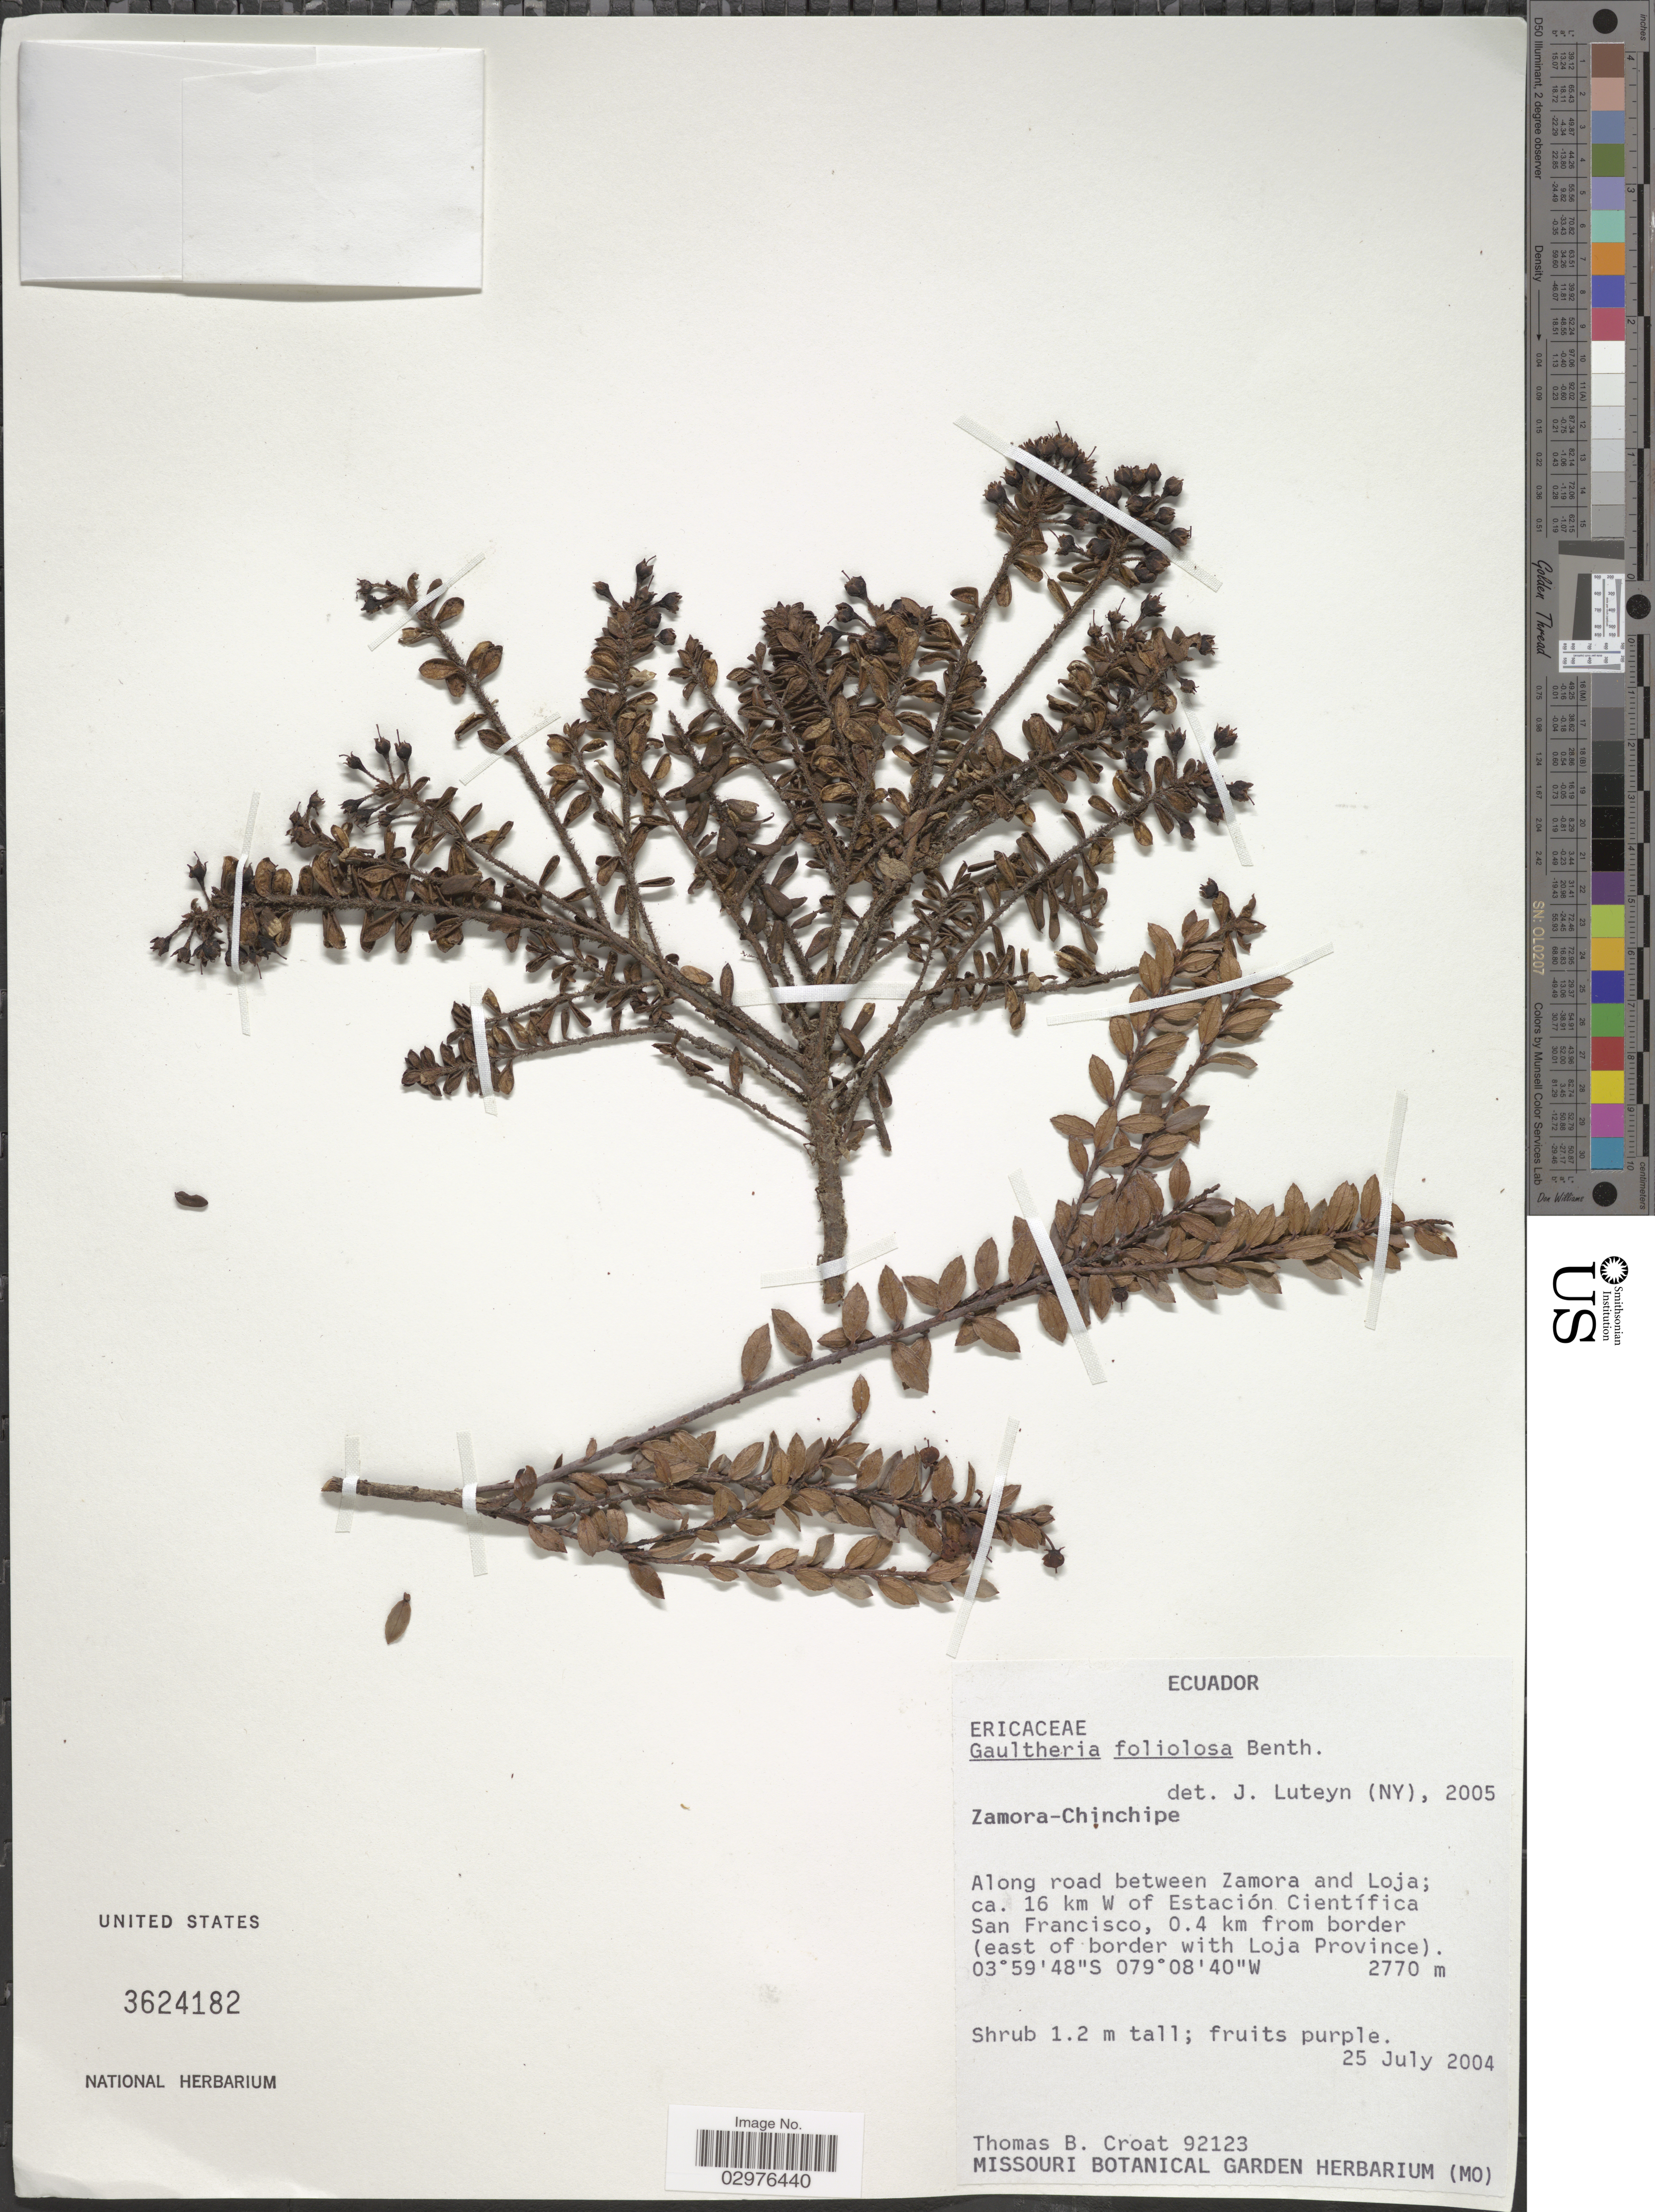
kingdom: Plantae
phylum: Tracheophyta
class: Magnoliopsida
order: Ericales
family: Ericaceae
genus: Gaultheria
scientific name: Gaultheria foliolosa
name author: Benth.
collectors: T. B. Croat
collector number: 92123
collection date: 2004-07-25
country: Ecuador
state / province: Zamora-Chinchipe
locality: Along road between Zamora and Loja; ca. 16 km W of Estación Científica San Francisco, 0.4 km from border (east of border with Loja Province).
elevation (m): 2770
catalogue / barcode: US 3624182